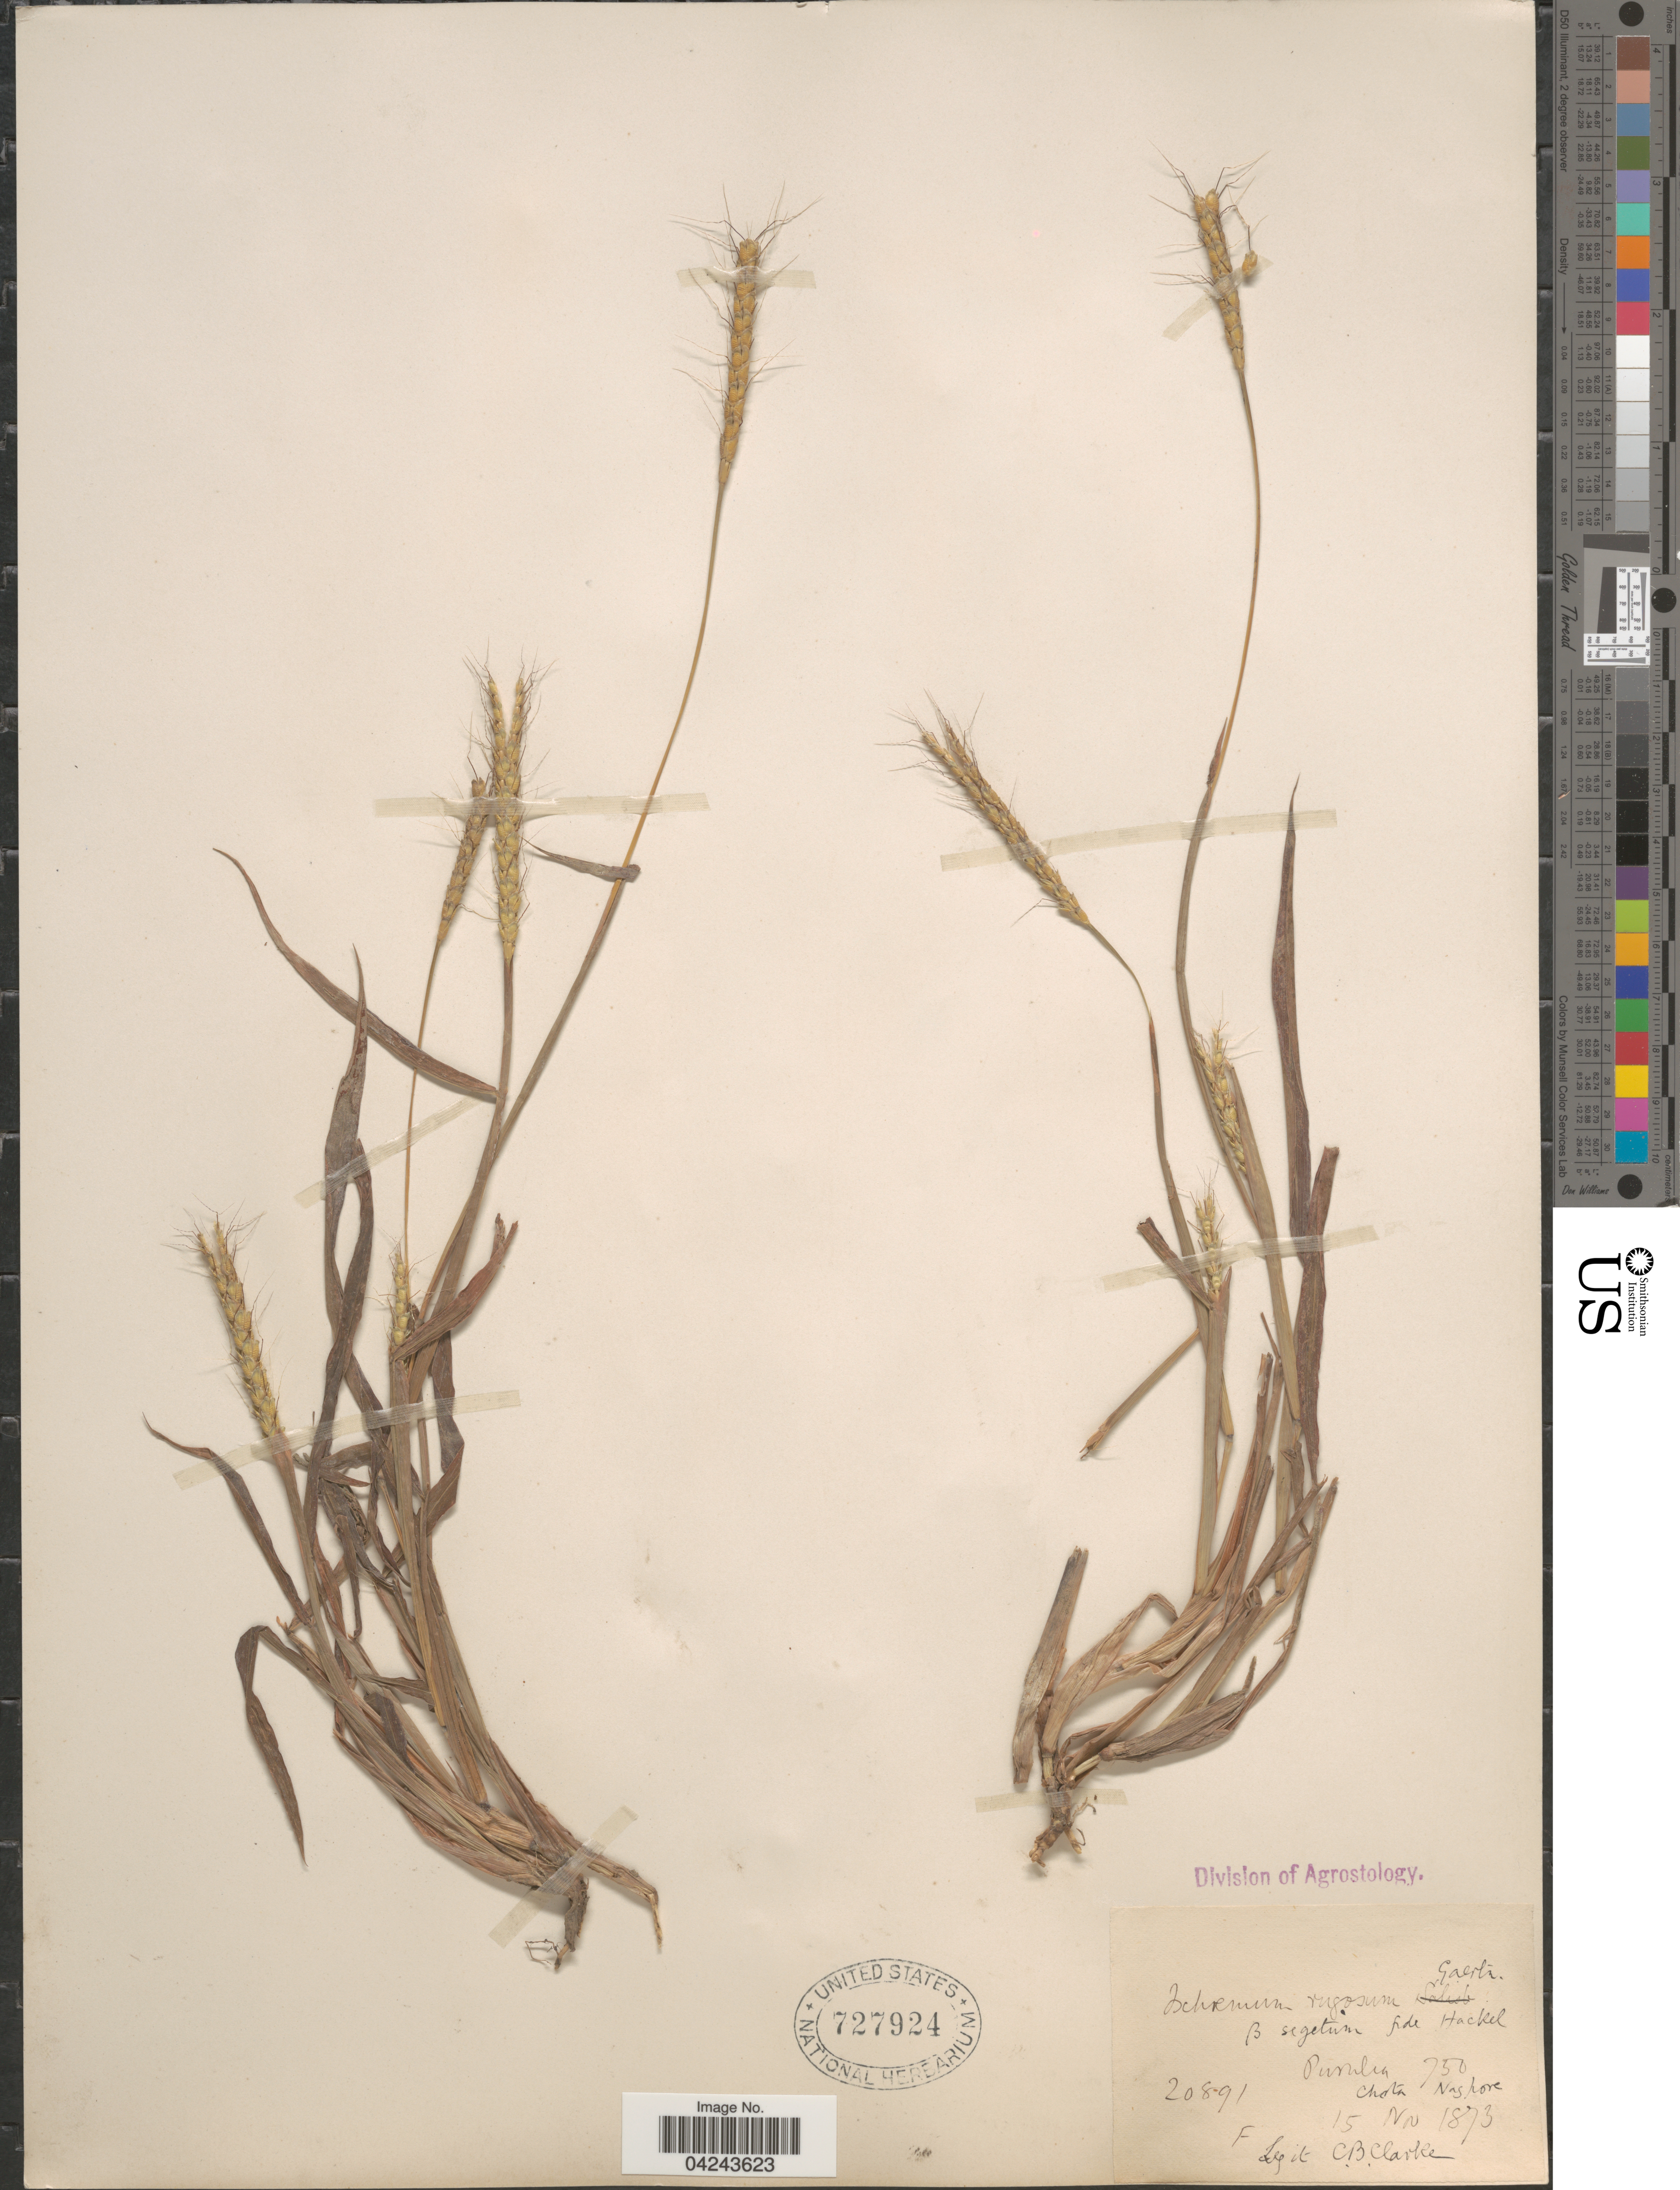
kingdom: Plantae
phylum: Tracheophyta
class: Liliopsida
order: Poales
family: Poaceae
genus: Ischaemum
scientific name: Ischaemum rugosum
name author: Salisb.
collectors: C. B. Clarke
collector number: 20891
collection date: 1873-11-15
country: India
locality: Purulia. Chota Nagpore.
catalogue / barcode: US 727924